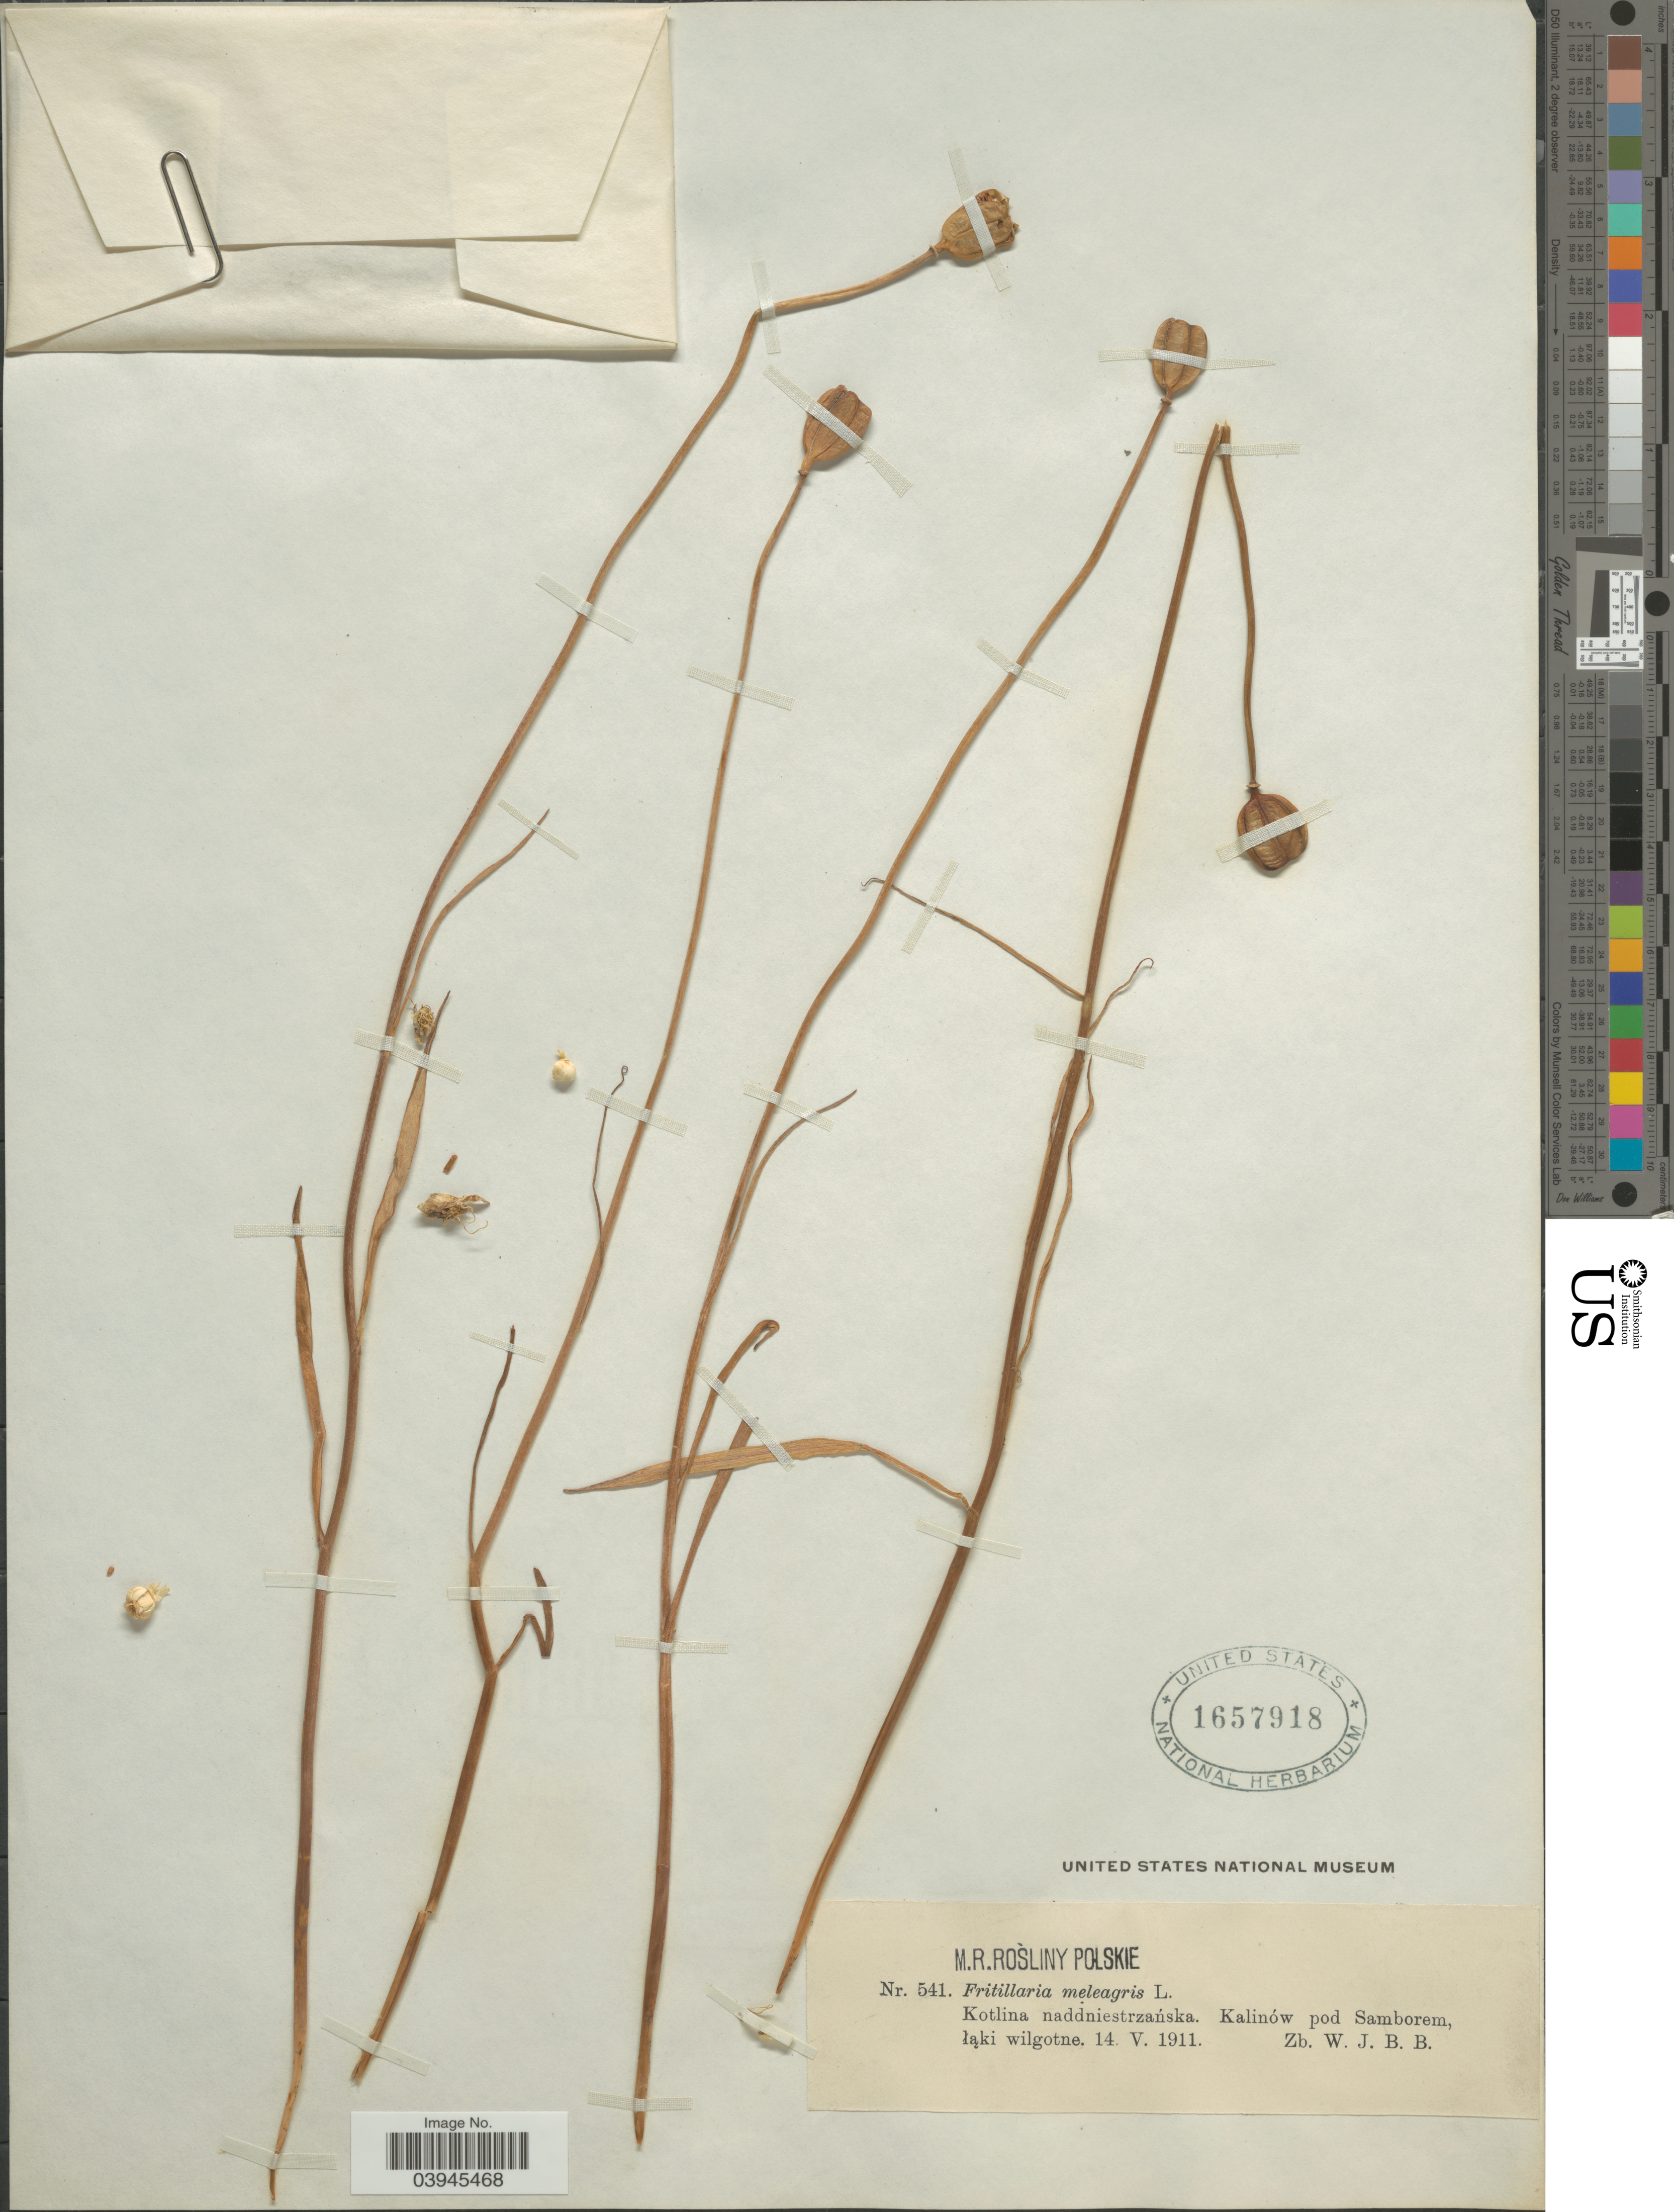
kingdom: Plantae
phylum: Tracheophyta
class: Liliopsida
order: Liliales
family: Liliaceae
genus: Fritillaria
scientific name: Fritillaria meleagris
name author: Lindl.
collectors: R. Polskie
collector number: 541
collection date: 1911-05-14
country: Poland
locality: Kotlina naddniestrzańska. Kalinów pod Samborem, łąki wilgotne.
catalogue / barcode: US 1657918